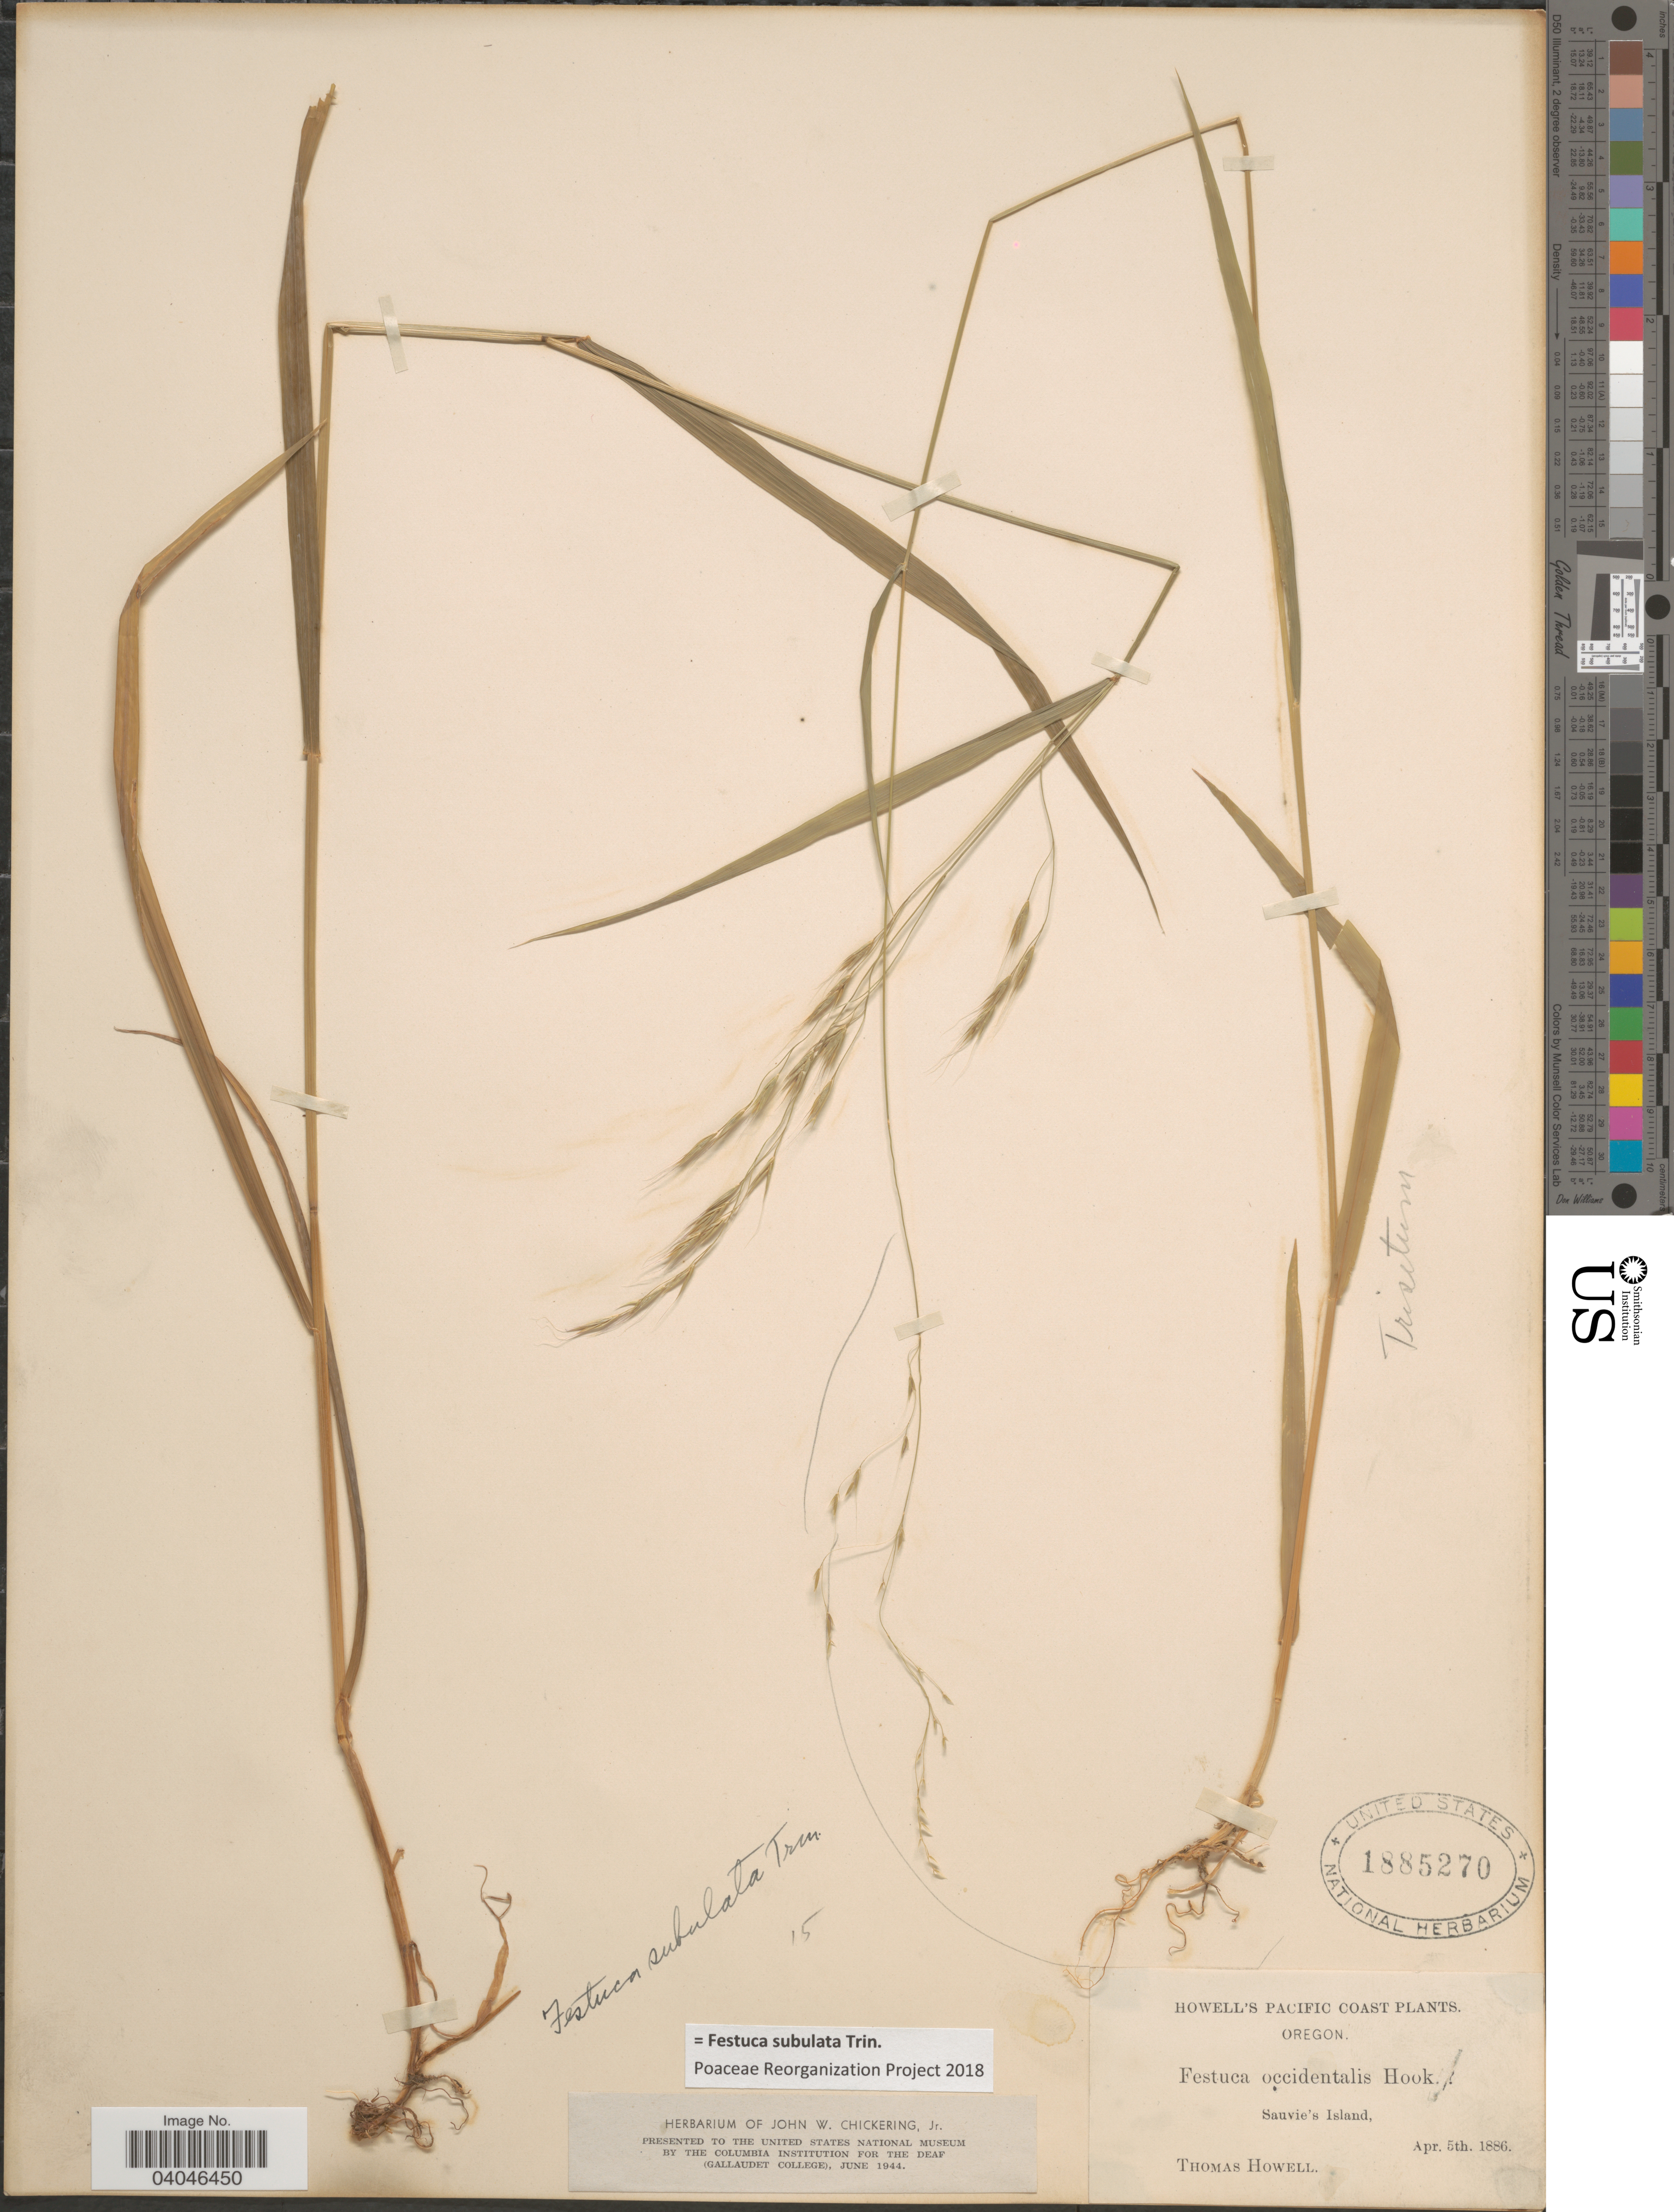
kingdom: Plantae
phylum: Tracheophyta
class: Liliopsida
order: Poales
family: Poaceae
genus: Festuca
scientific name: Festuca subulata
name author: Trin.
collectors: T. Howell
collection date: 1886-04-05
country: United States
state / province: Oregon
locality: Pacific Coast. Sauvie's Island.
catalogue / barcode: US 1885270